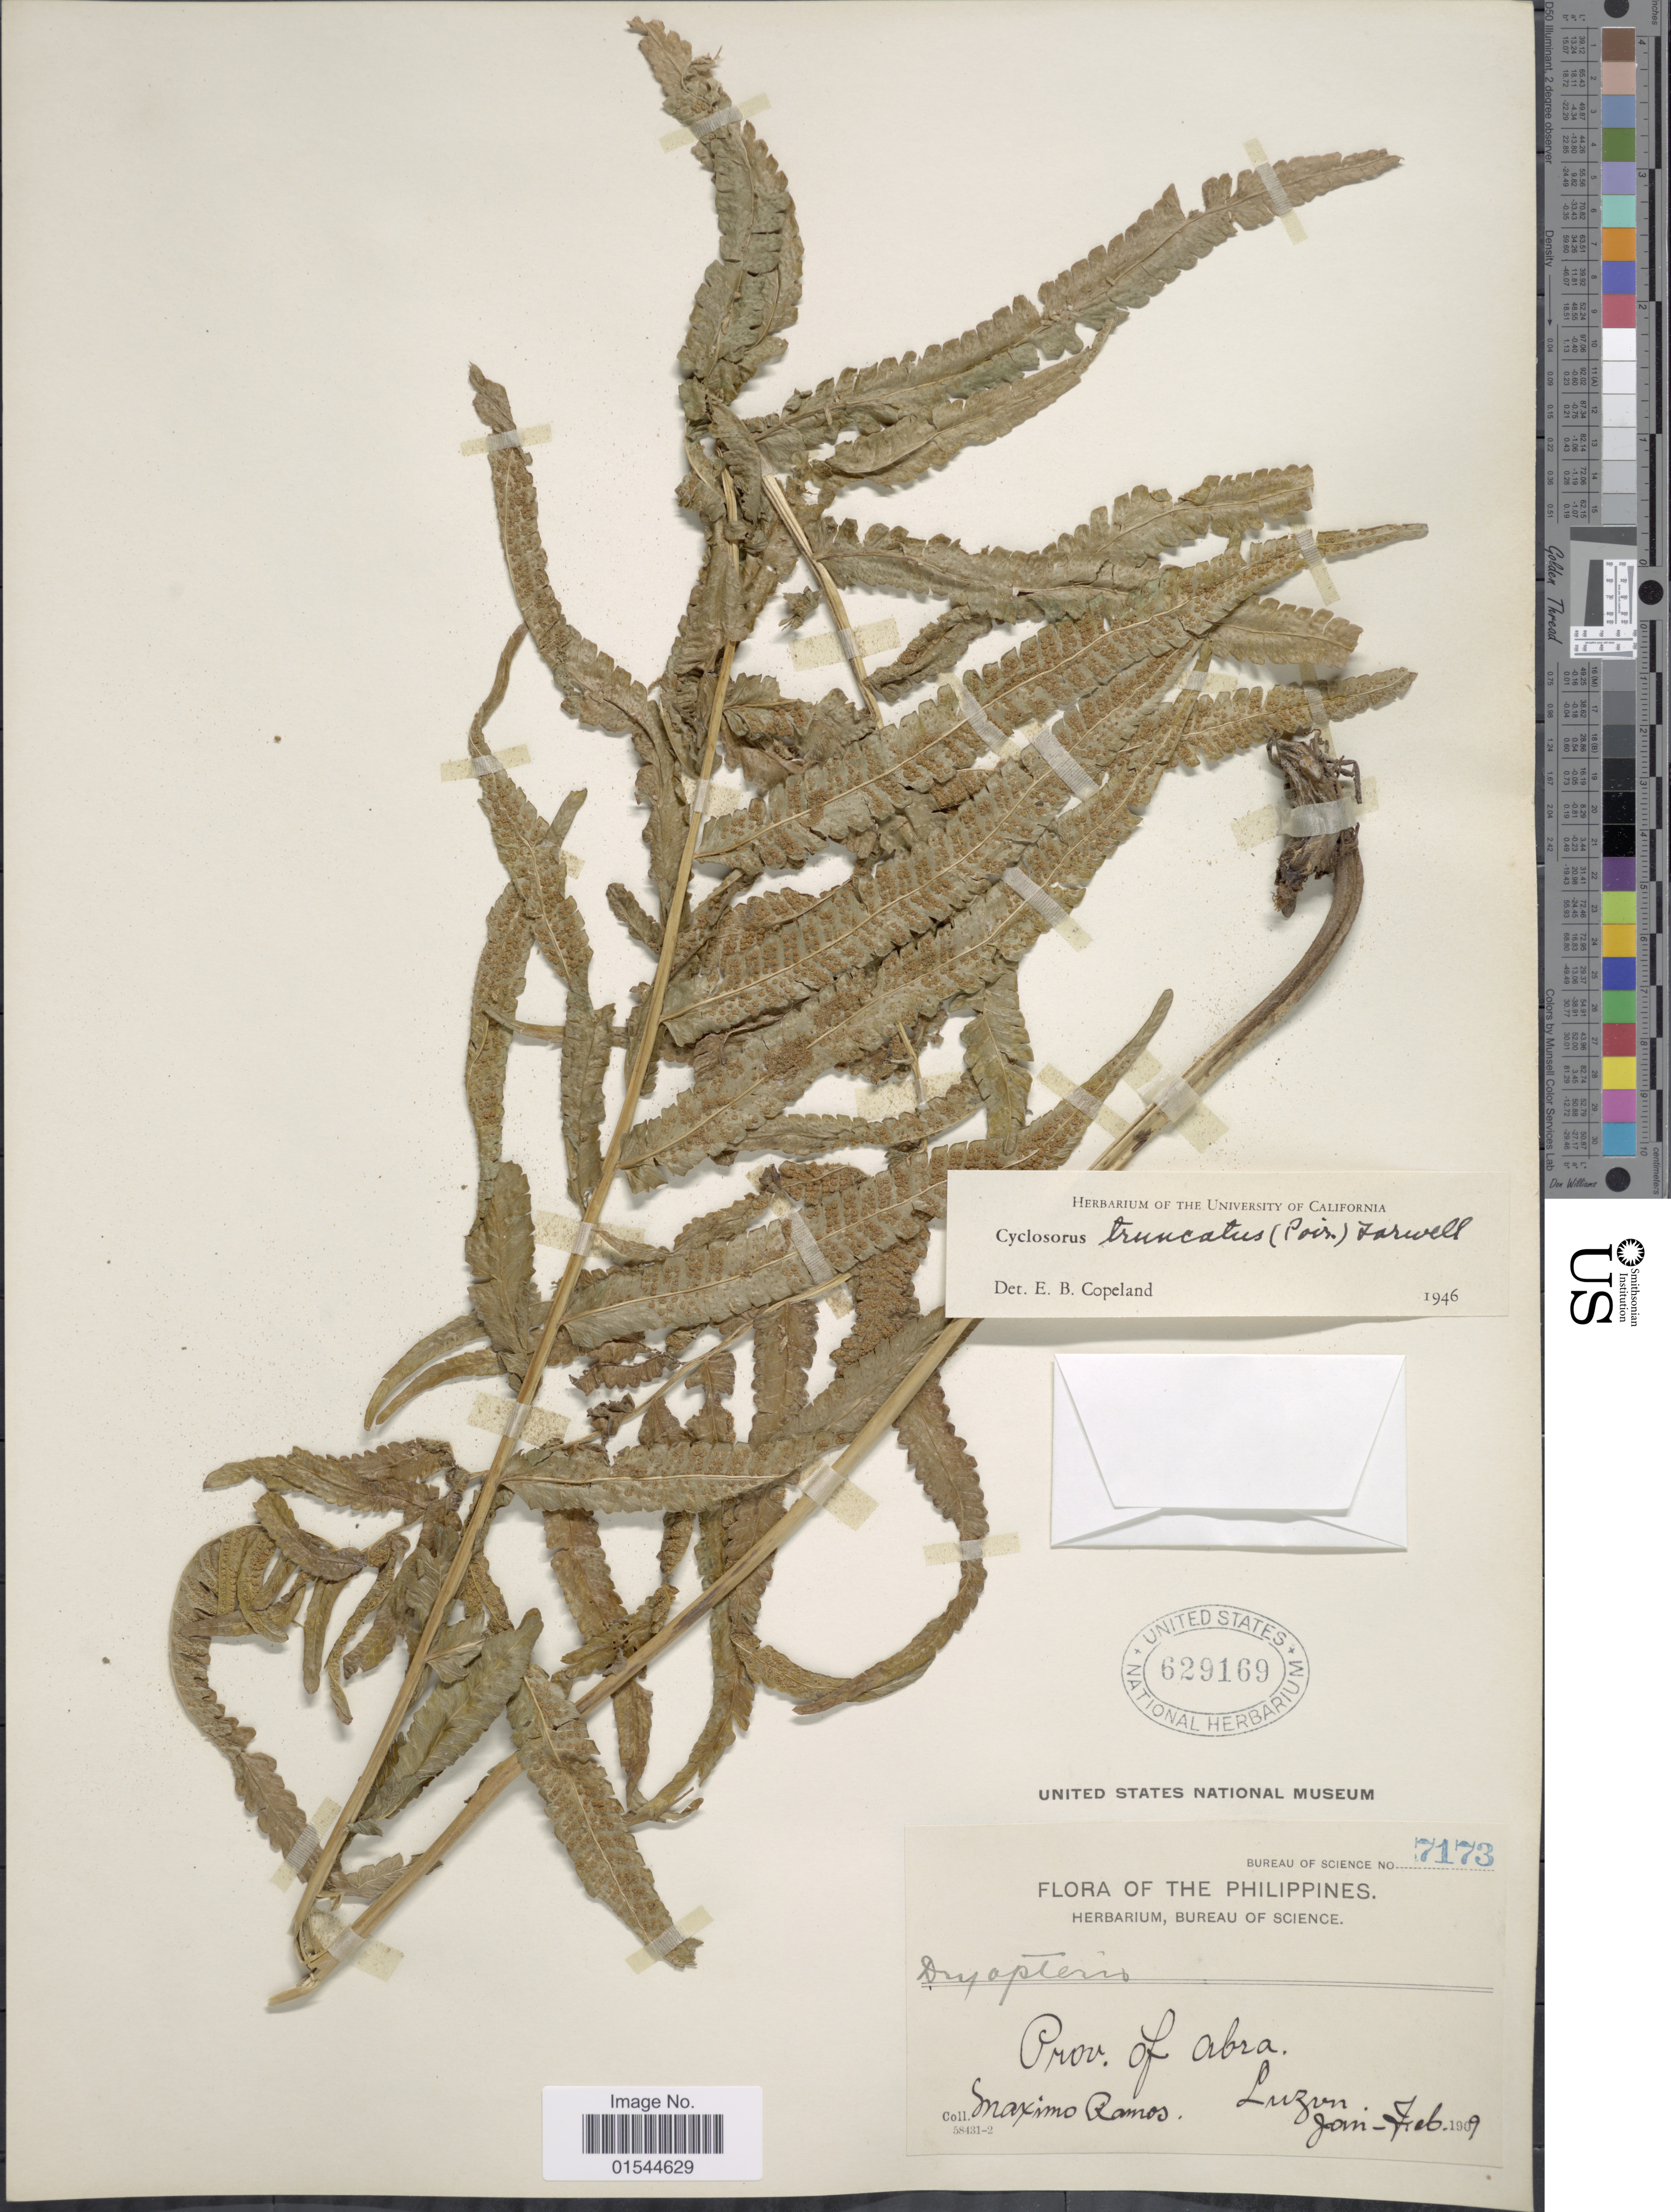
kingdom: Plantae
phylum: Tracheophyta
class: Polypodiopsida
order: Polypodiales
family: Thelypteridaceae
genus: Pneumatopteris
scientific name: Pneumatopteris truncata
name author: (Poir.) Holttum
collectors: M. Ramos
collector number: Bureau of Science 7173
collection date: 1909-01/1909-02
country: Philippines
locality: Prov. of Abra, Luzon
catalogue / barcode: US 629169